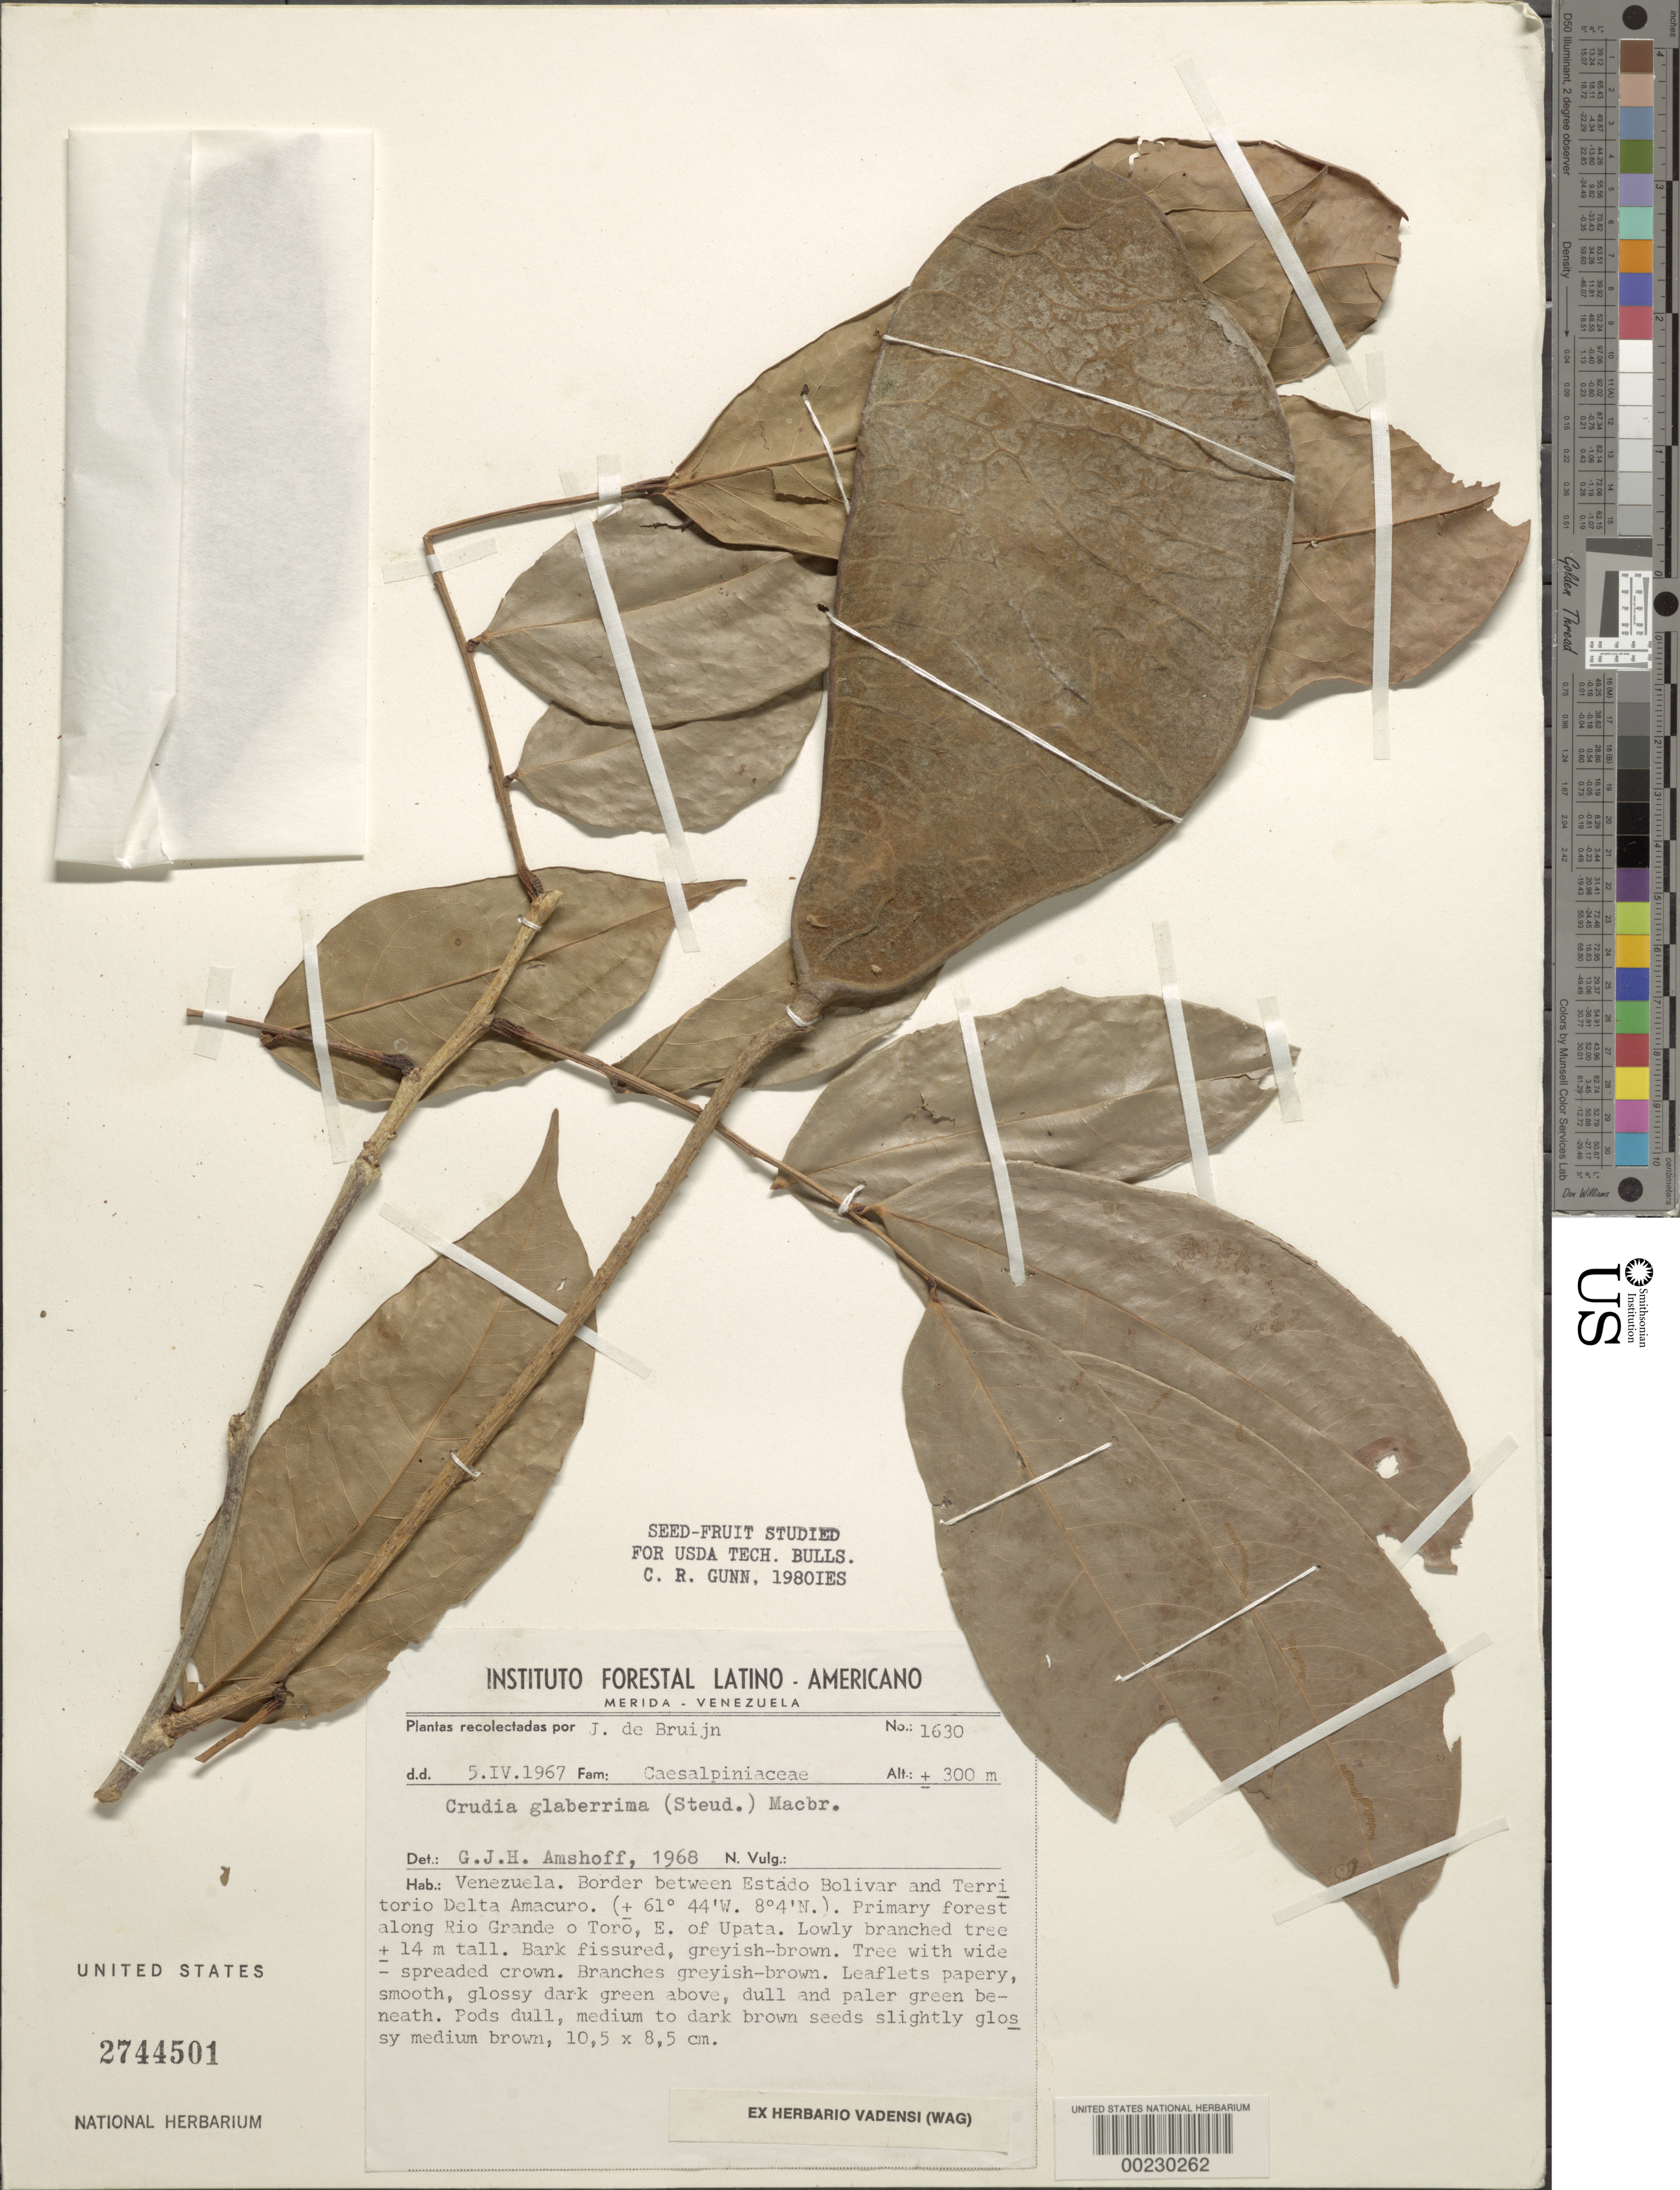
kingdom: Plantae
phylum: Tracheophyta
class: Magnoliopsida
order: Fabales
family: Fabaceae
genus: Crudia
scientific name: Crudia glaberrima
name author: (Steud.) J.F. Macbr.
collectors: J. Bruijn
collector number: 1630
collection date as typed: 05 Apr 1967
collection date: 1967-04-05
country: Venezuela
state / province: Bolivar / Delta Amacuro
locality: Along rio grande o toro, e of upata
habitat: Primary forest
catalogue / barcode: US 2744501